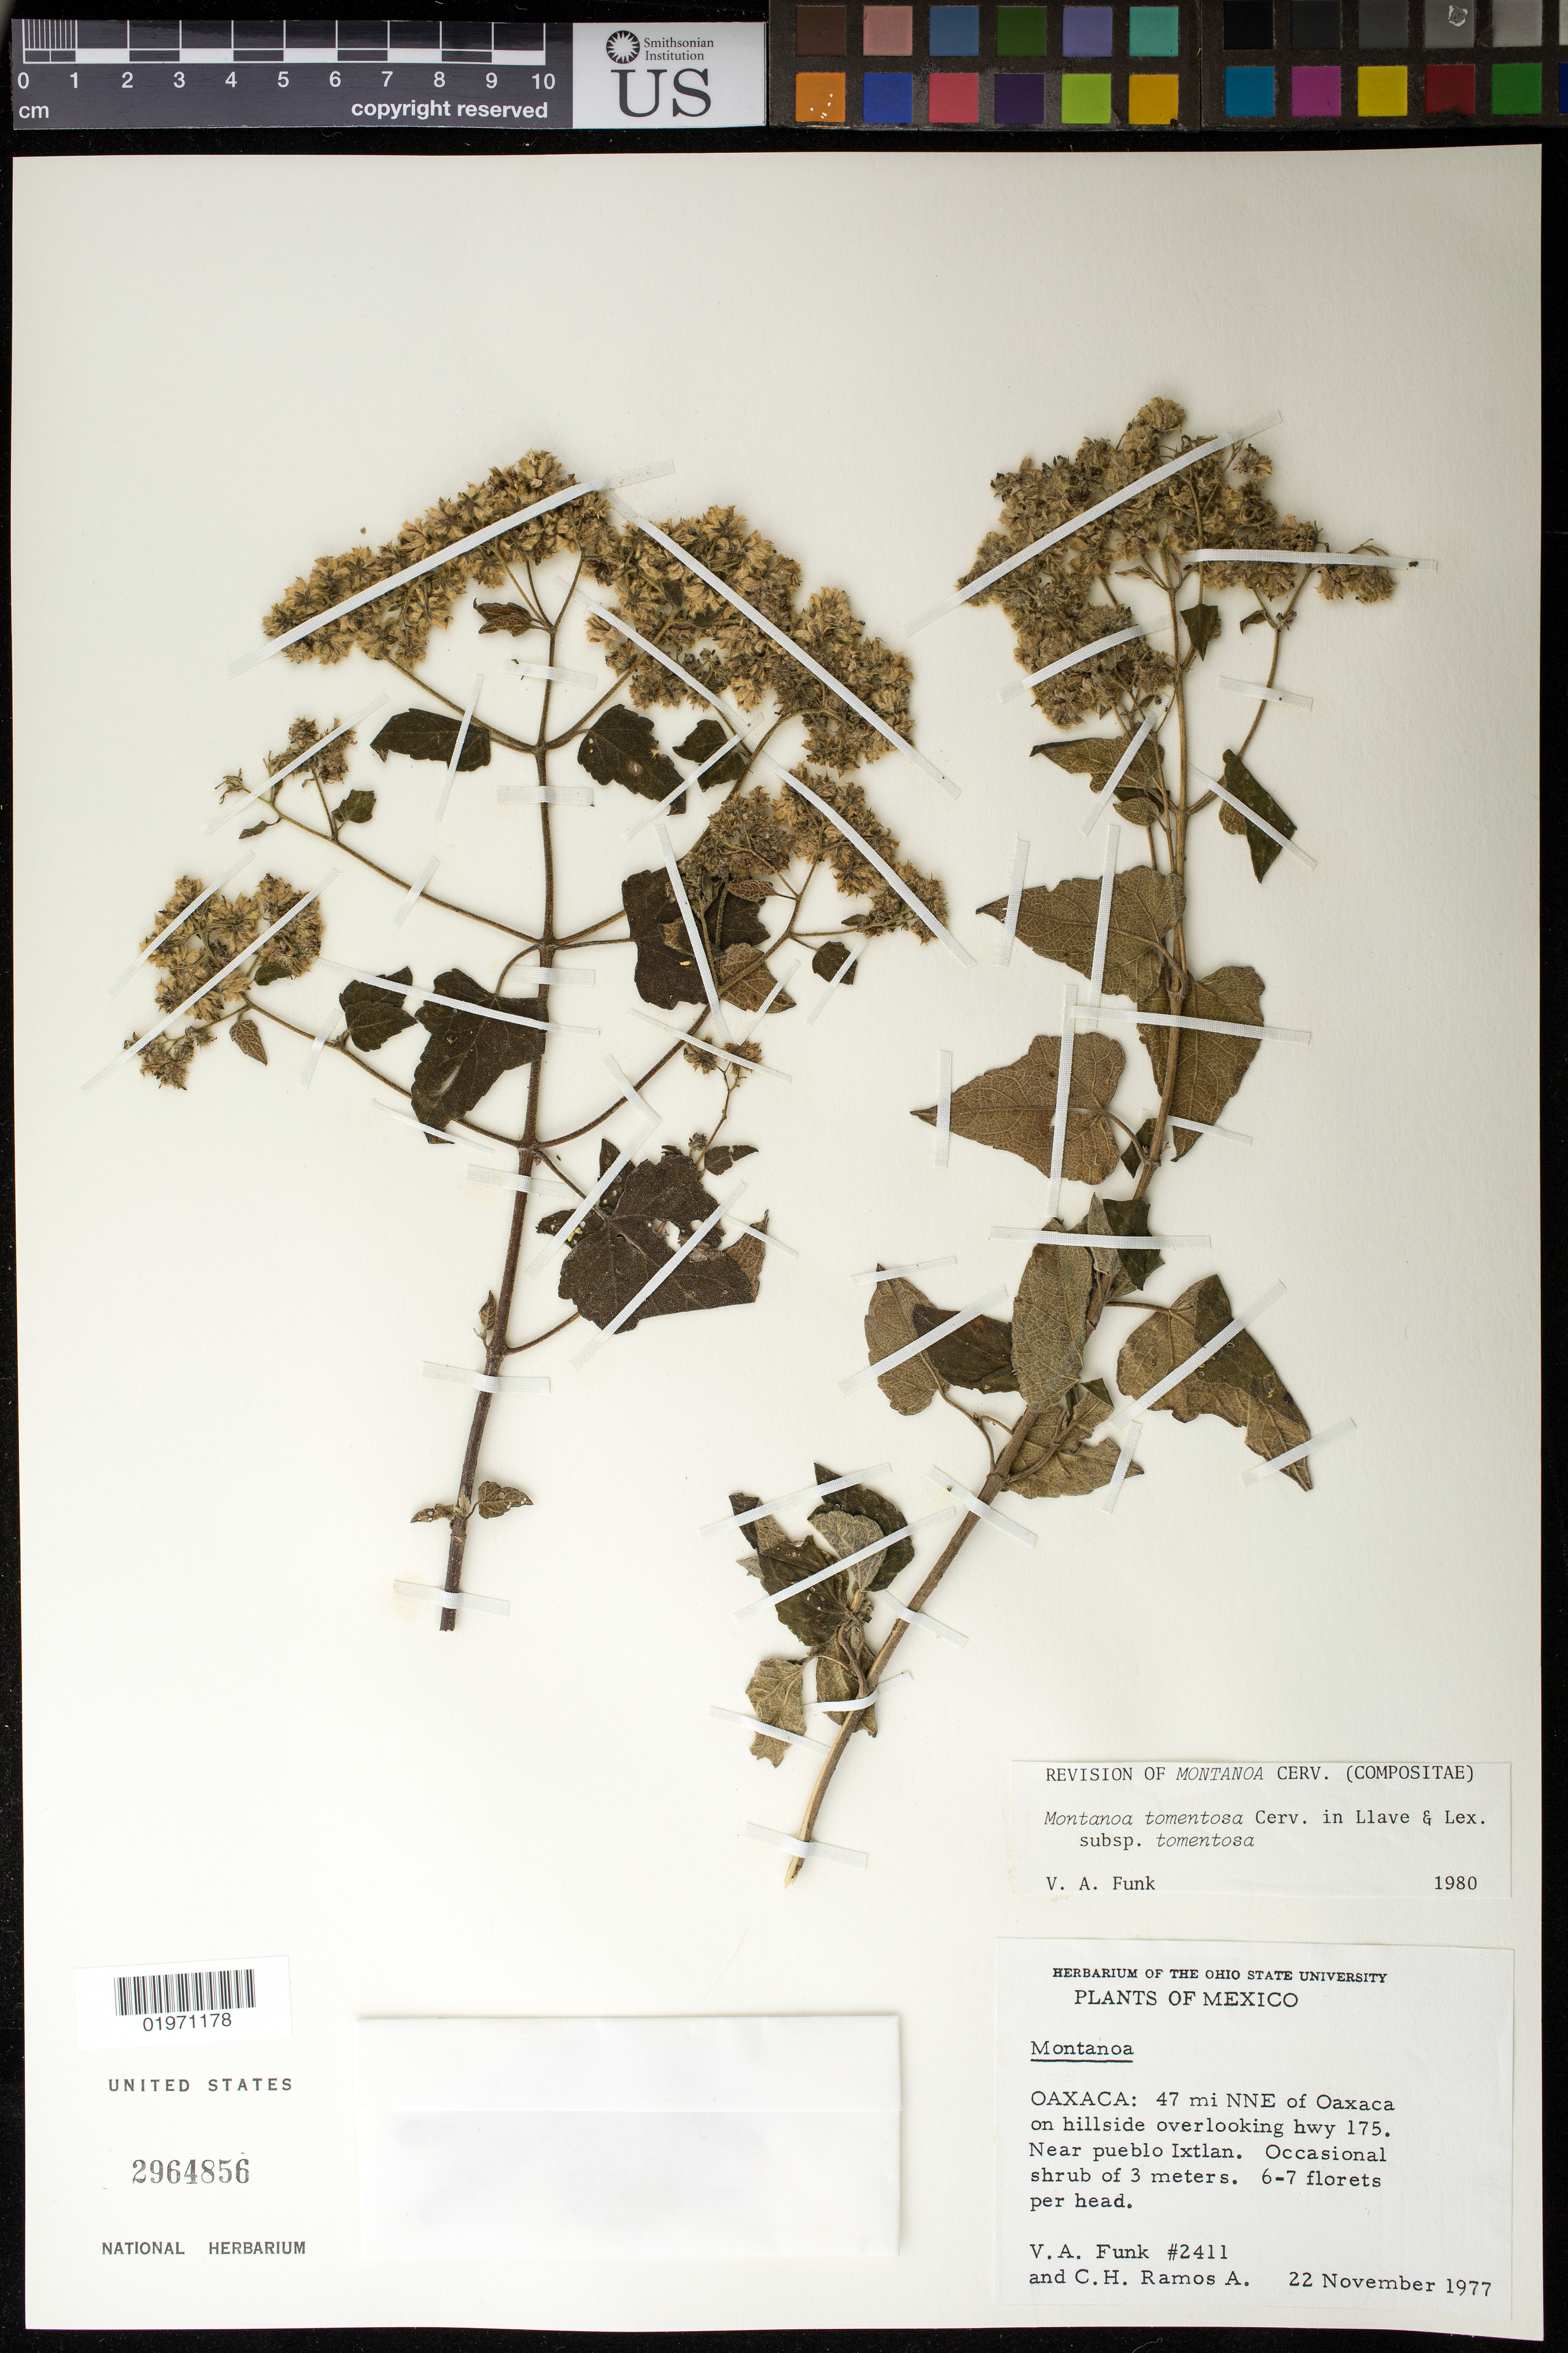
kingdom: Plantae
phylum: Tracheophyta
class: Magnoliopsida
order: Asterales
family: Asteraceae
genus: Montanoa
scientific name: Montanoa tomentosa subsp. tomentosa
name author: Cerv.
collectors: V. Funk & C. Ramos A.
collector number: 2411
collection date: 1977-11-22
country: Mexico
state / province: Oaxaca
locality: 47 mi NNE of Oaxaca along roadside (hwy 175), near the pueblo of Ixtlan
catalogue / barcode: US 2964856